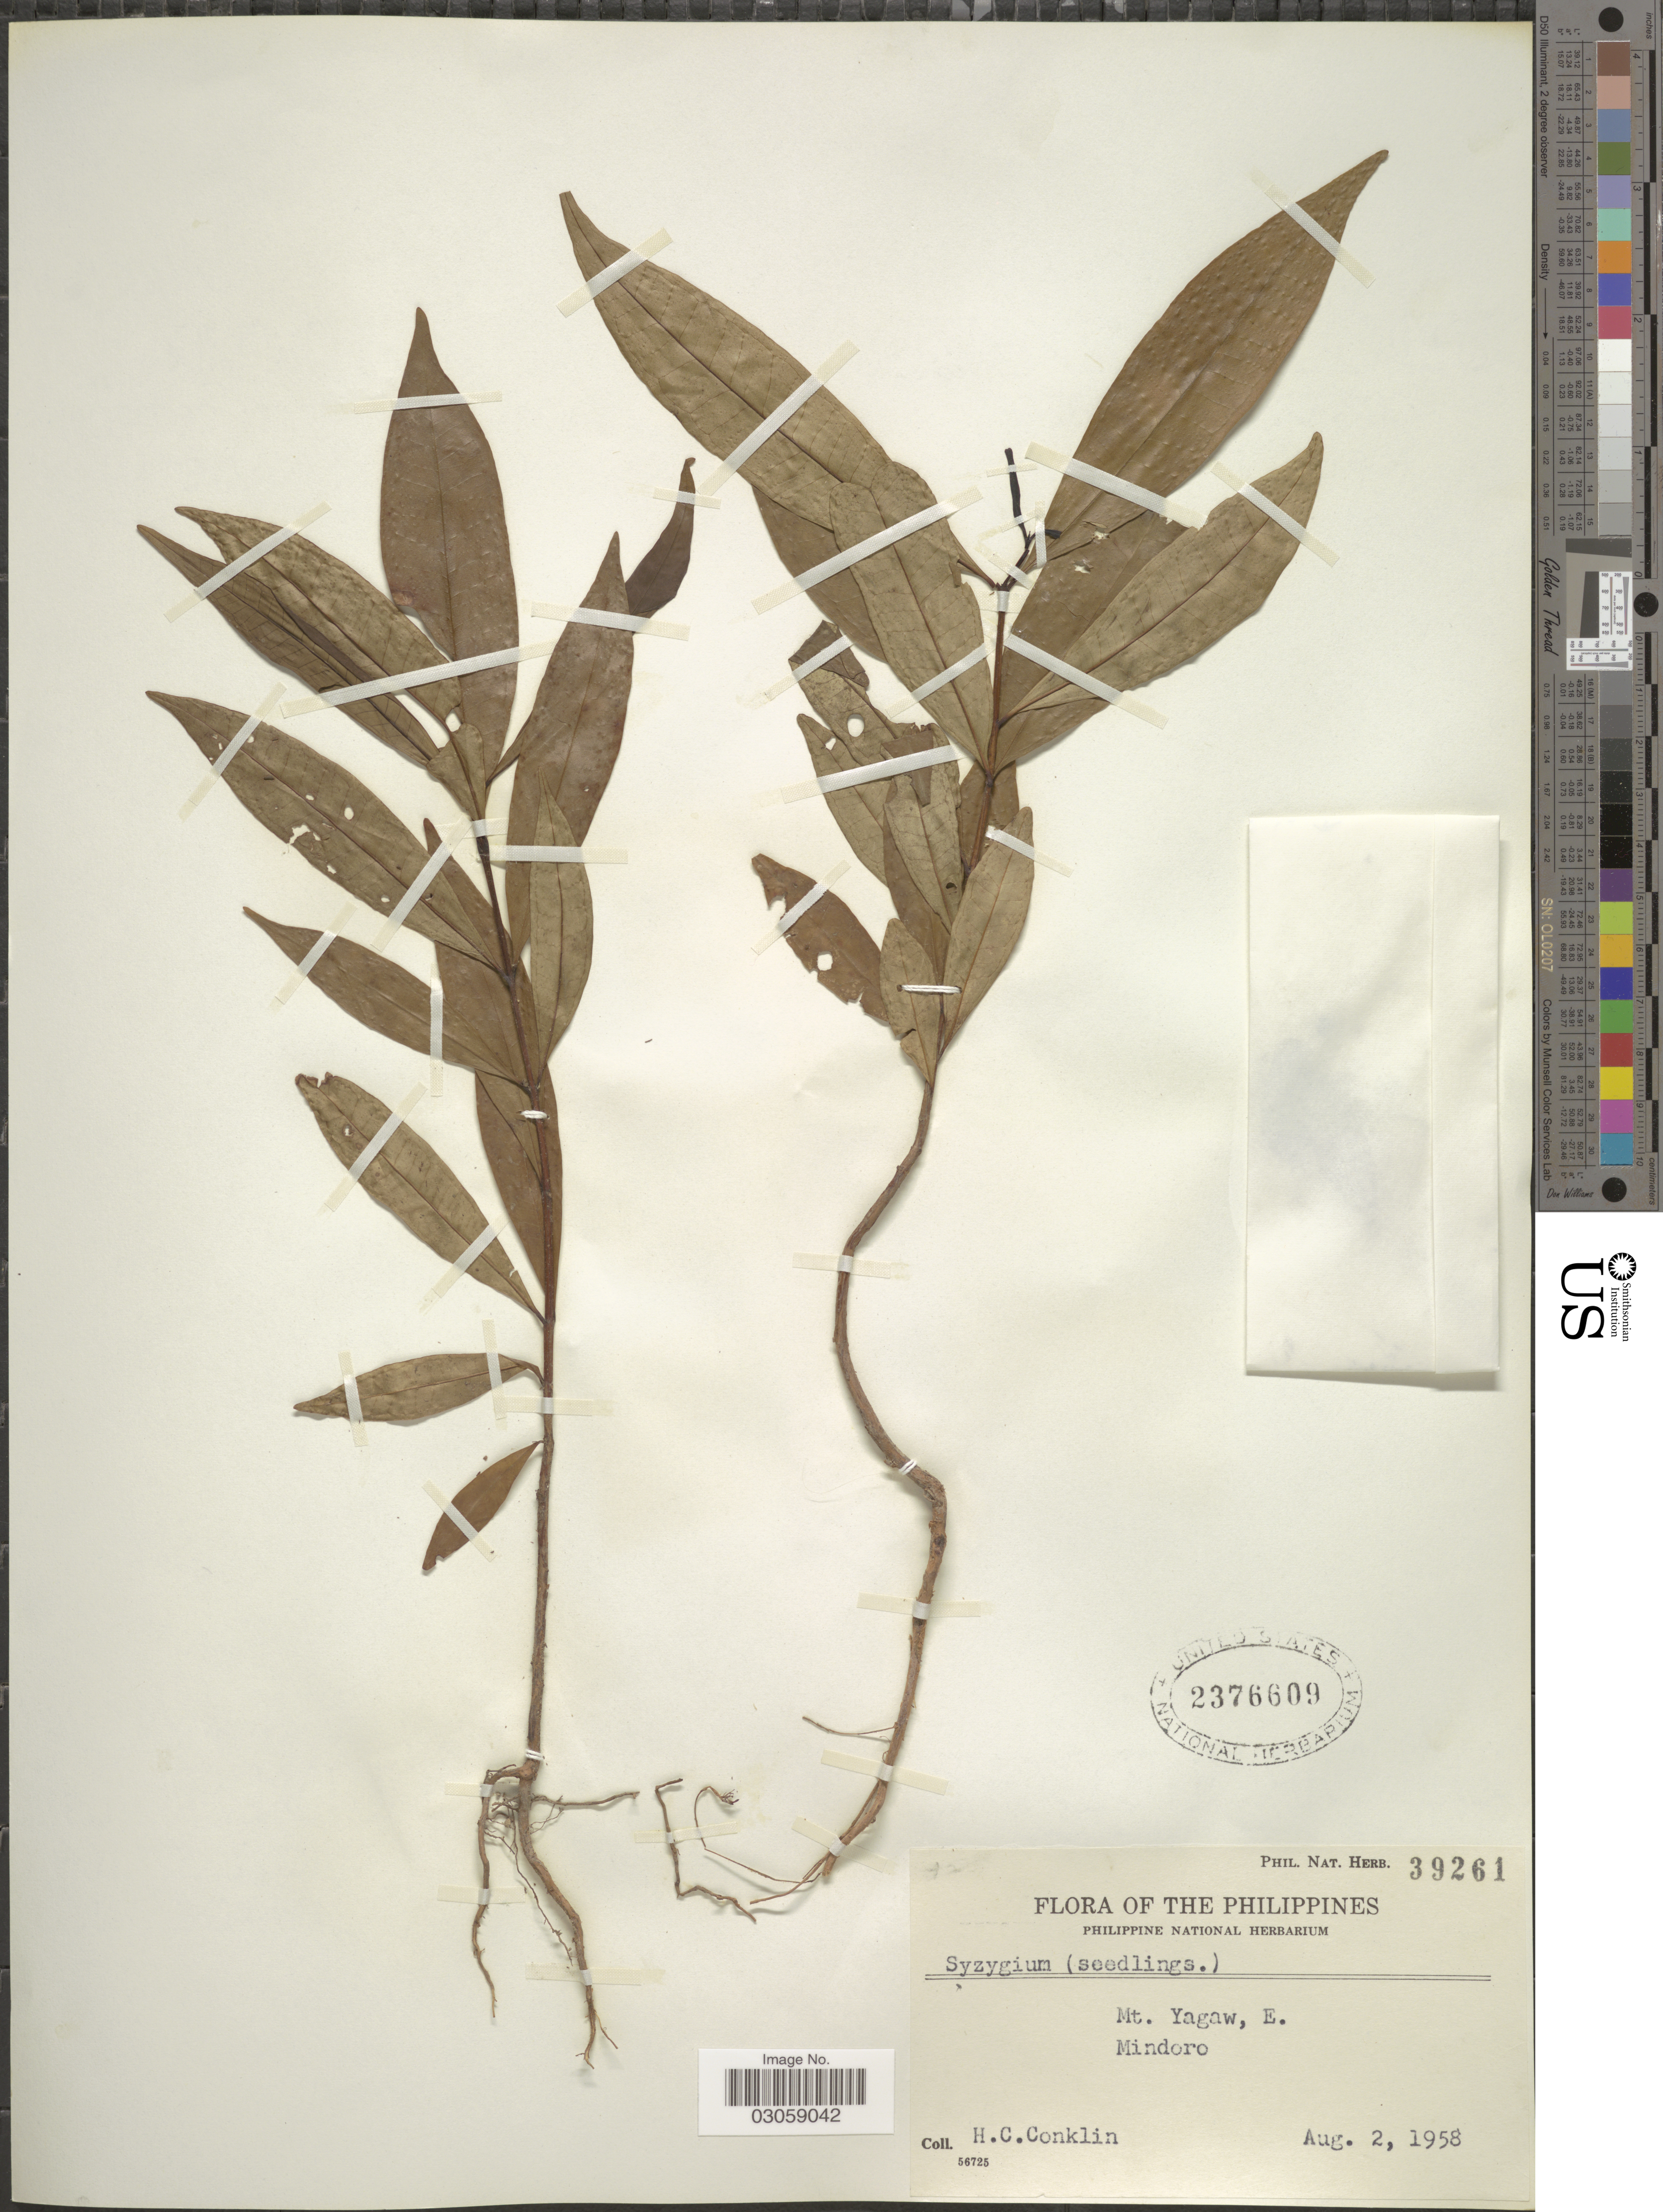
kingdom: Plantae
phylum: Tracheophyta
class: Magnoliopsida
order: Myrtales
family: Myrtaceae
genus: Syzygium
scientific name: Syzygium sp.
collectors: H. Conklin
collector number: Phil. Nat. Herb. 39261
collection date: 1958-08-02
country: Philippines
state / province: Mimaropa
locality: Mt. Yagaw, E. Mindoro.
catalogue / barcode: US 2376609